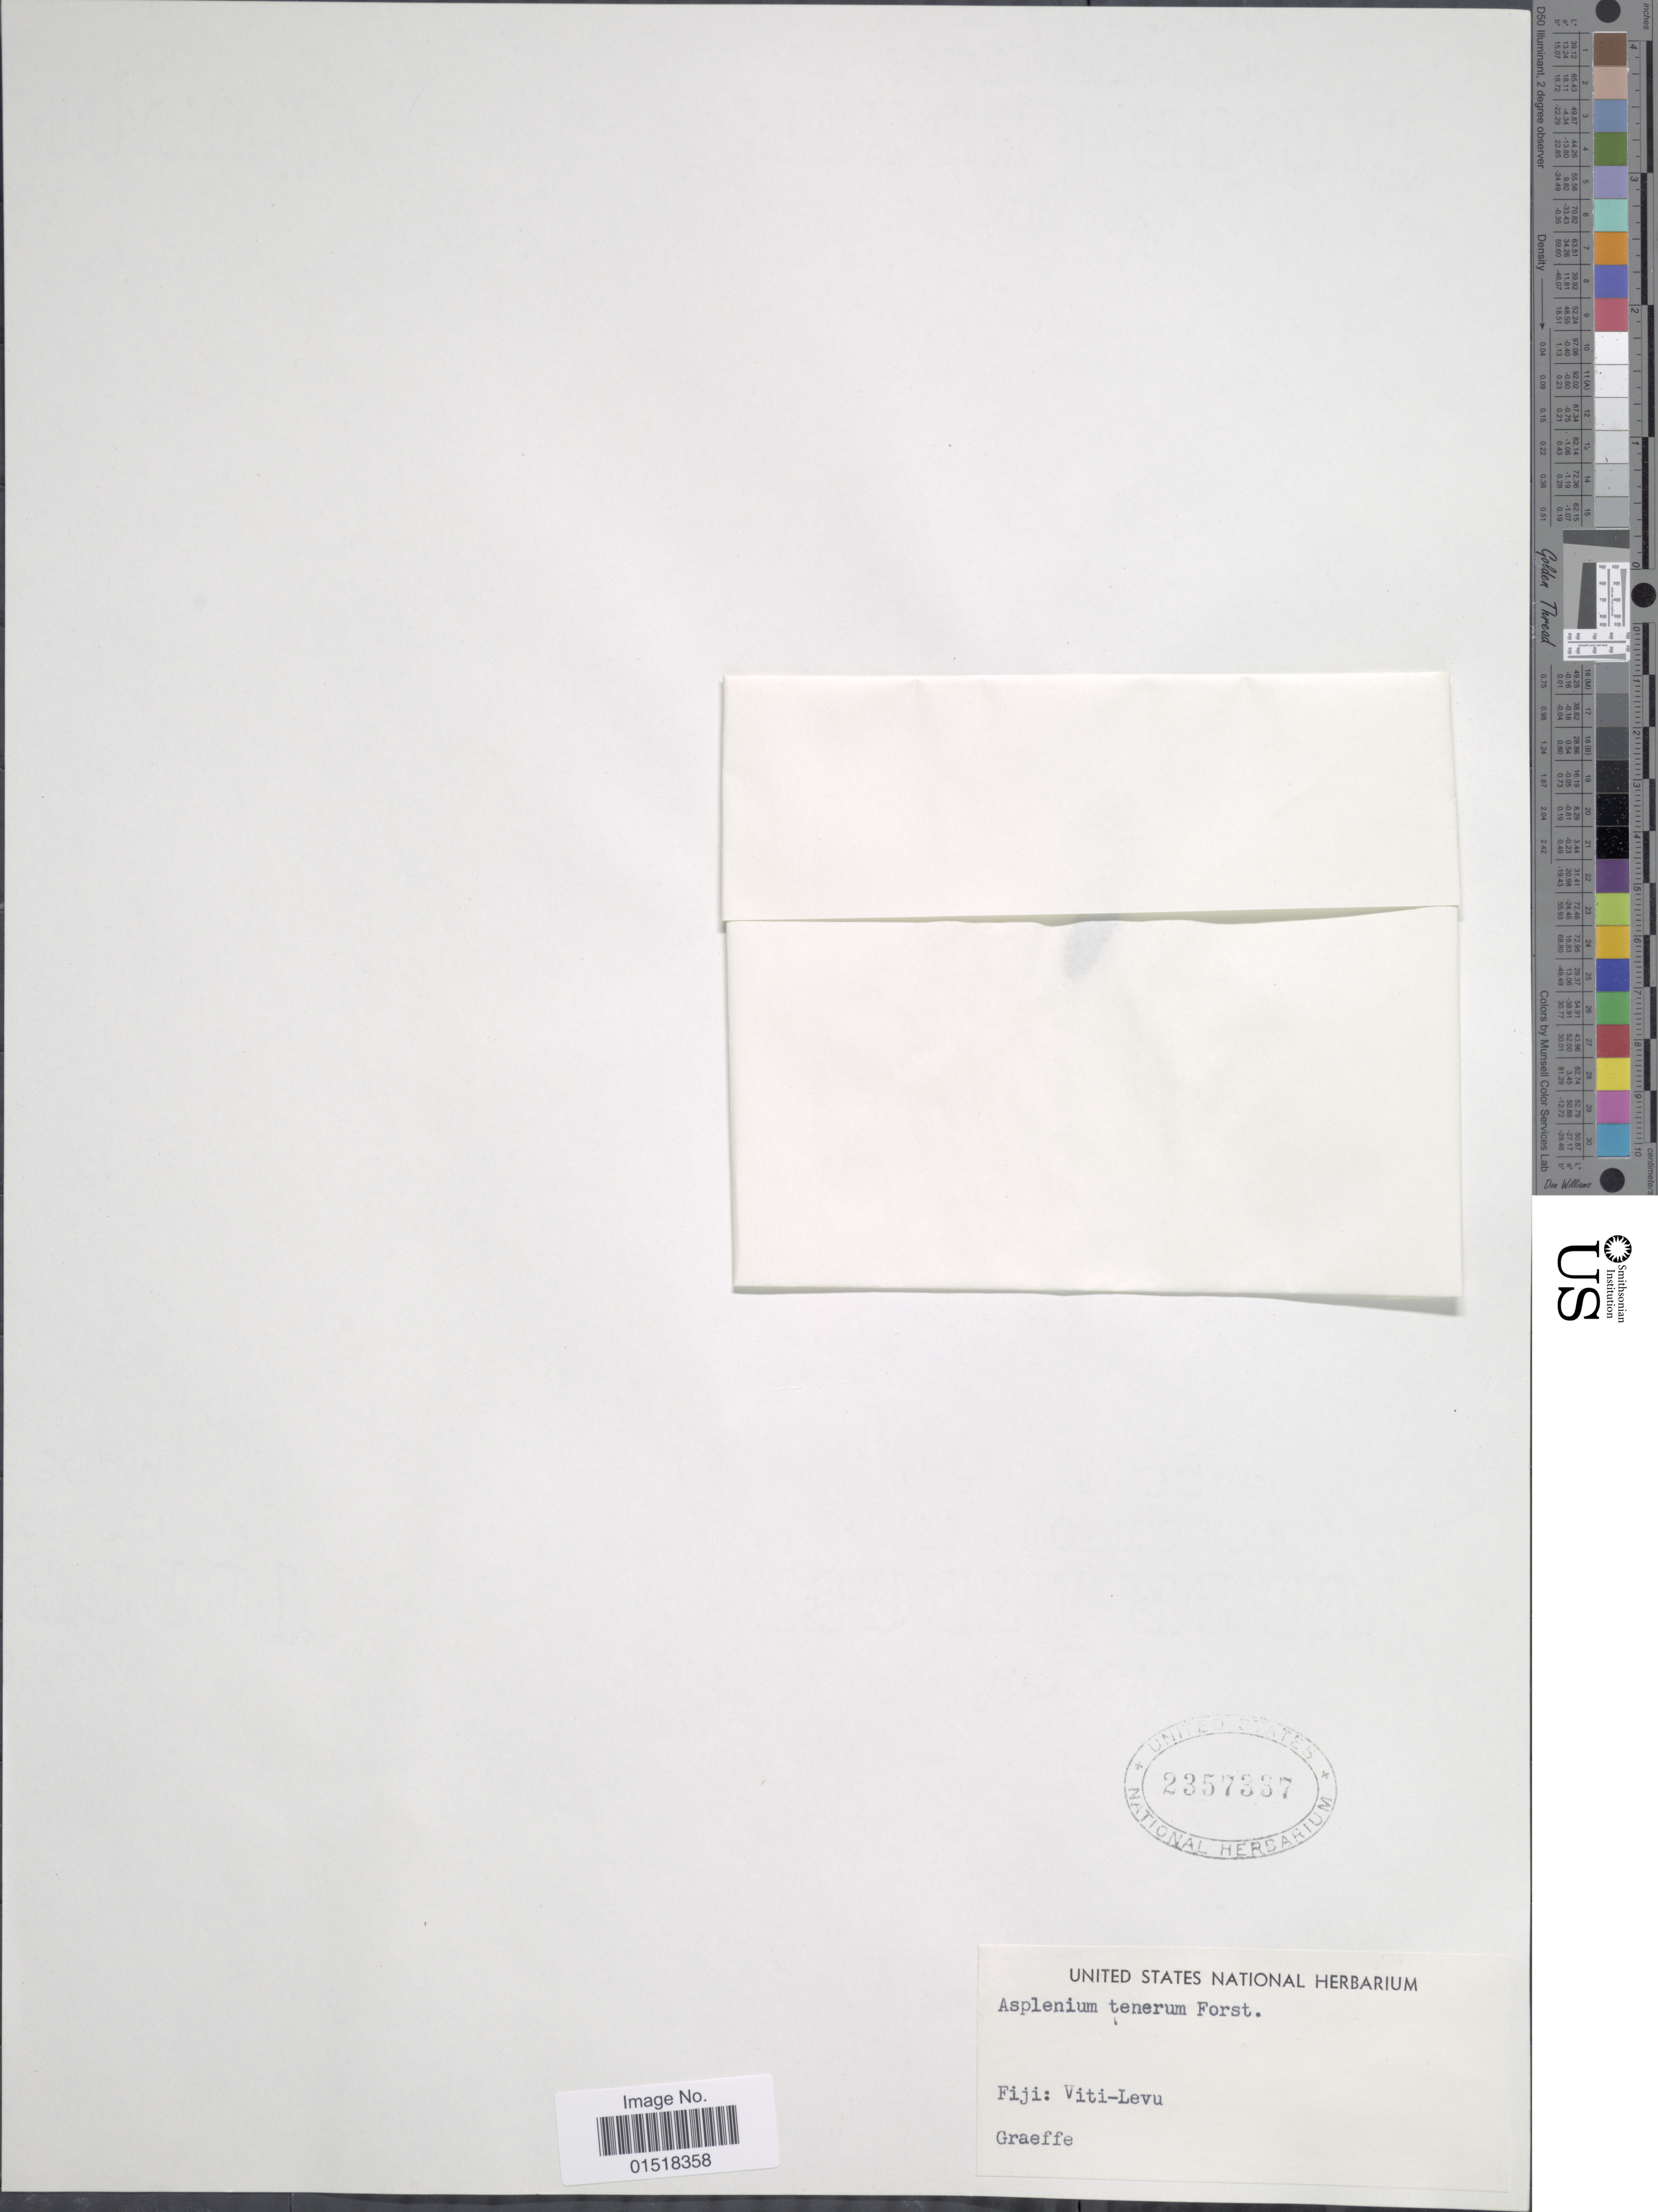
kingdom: Plantae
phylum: Tracheophyta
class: Polypodiopsida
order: Polypodiales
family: Aspleniaceae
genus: Asplenium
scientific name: Asplenium tenerum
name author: G. Forst.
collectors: Graeffe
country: Fiji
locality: Viti-Levu.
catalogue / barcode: US 2357337